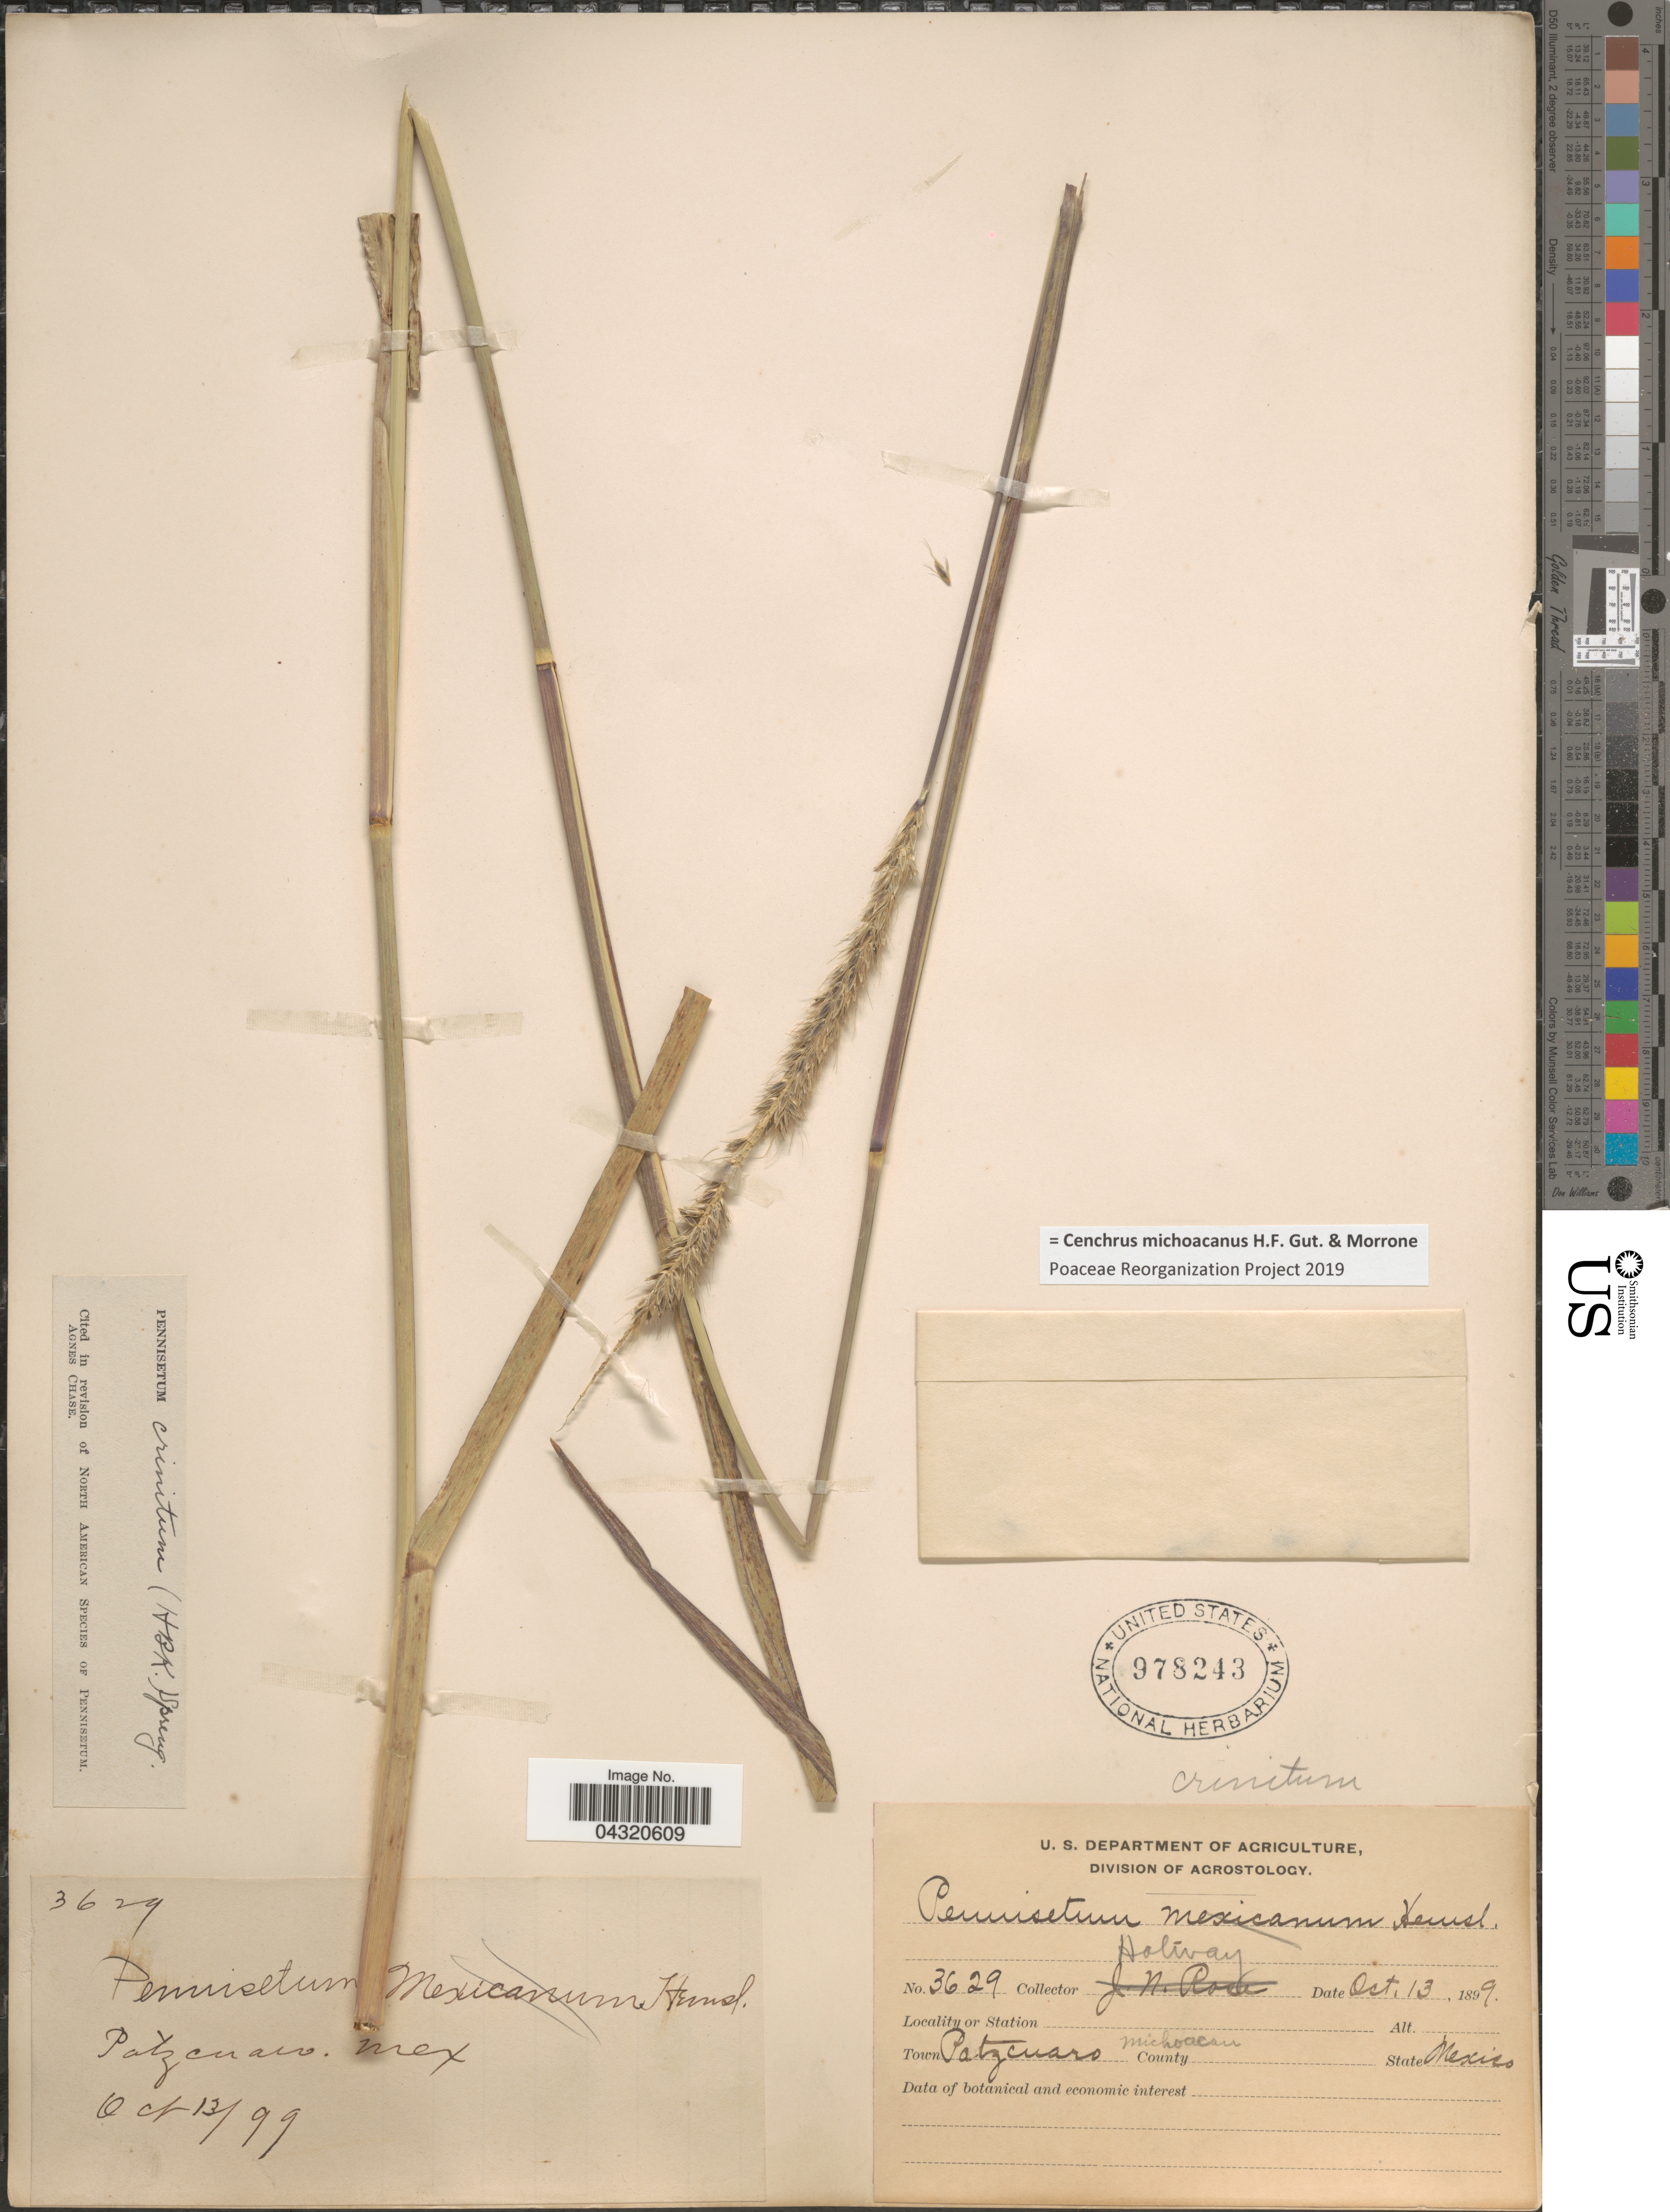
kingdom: Plantae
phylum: Tracheophyta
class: Liliopsida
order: Poales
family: Poaceae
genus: Cenchrus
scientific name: Cenchrus michoacanus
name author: H.F. Gut. & Morrone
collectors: -- Holway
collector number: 3629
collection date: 1899-10-13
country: Mexico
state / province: México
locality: Town Potzcuaro.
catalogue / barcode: US 978243